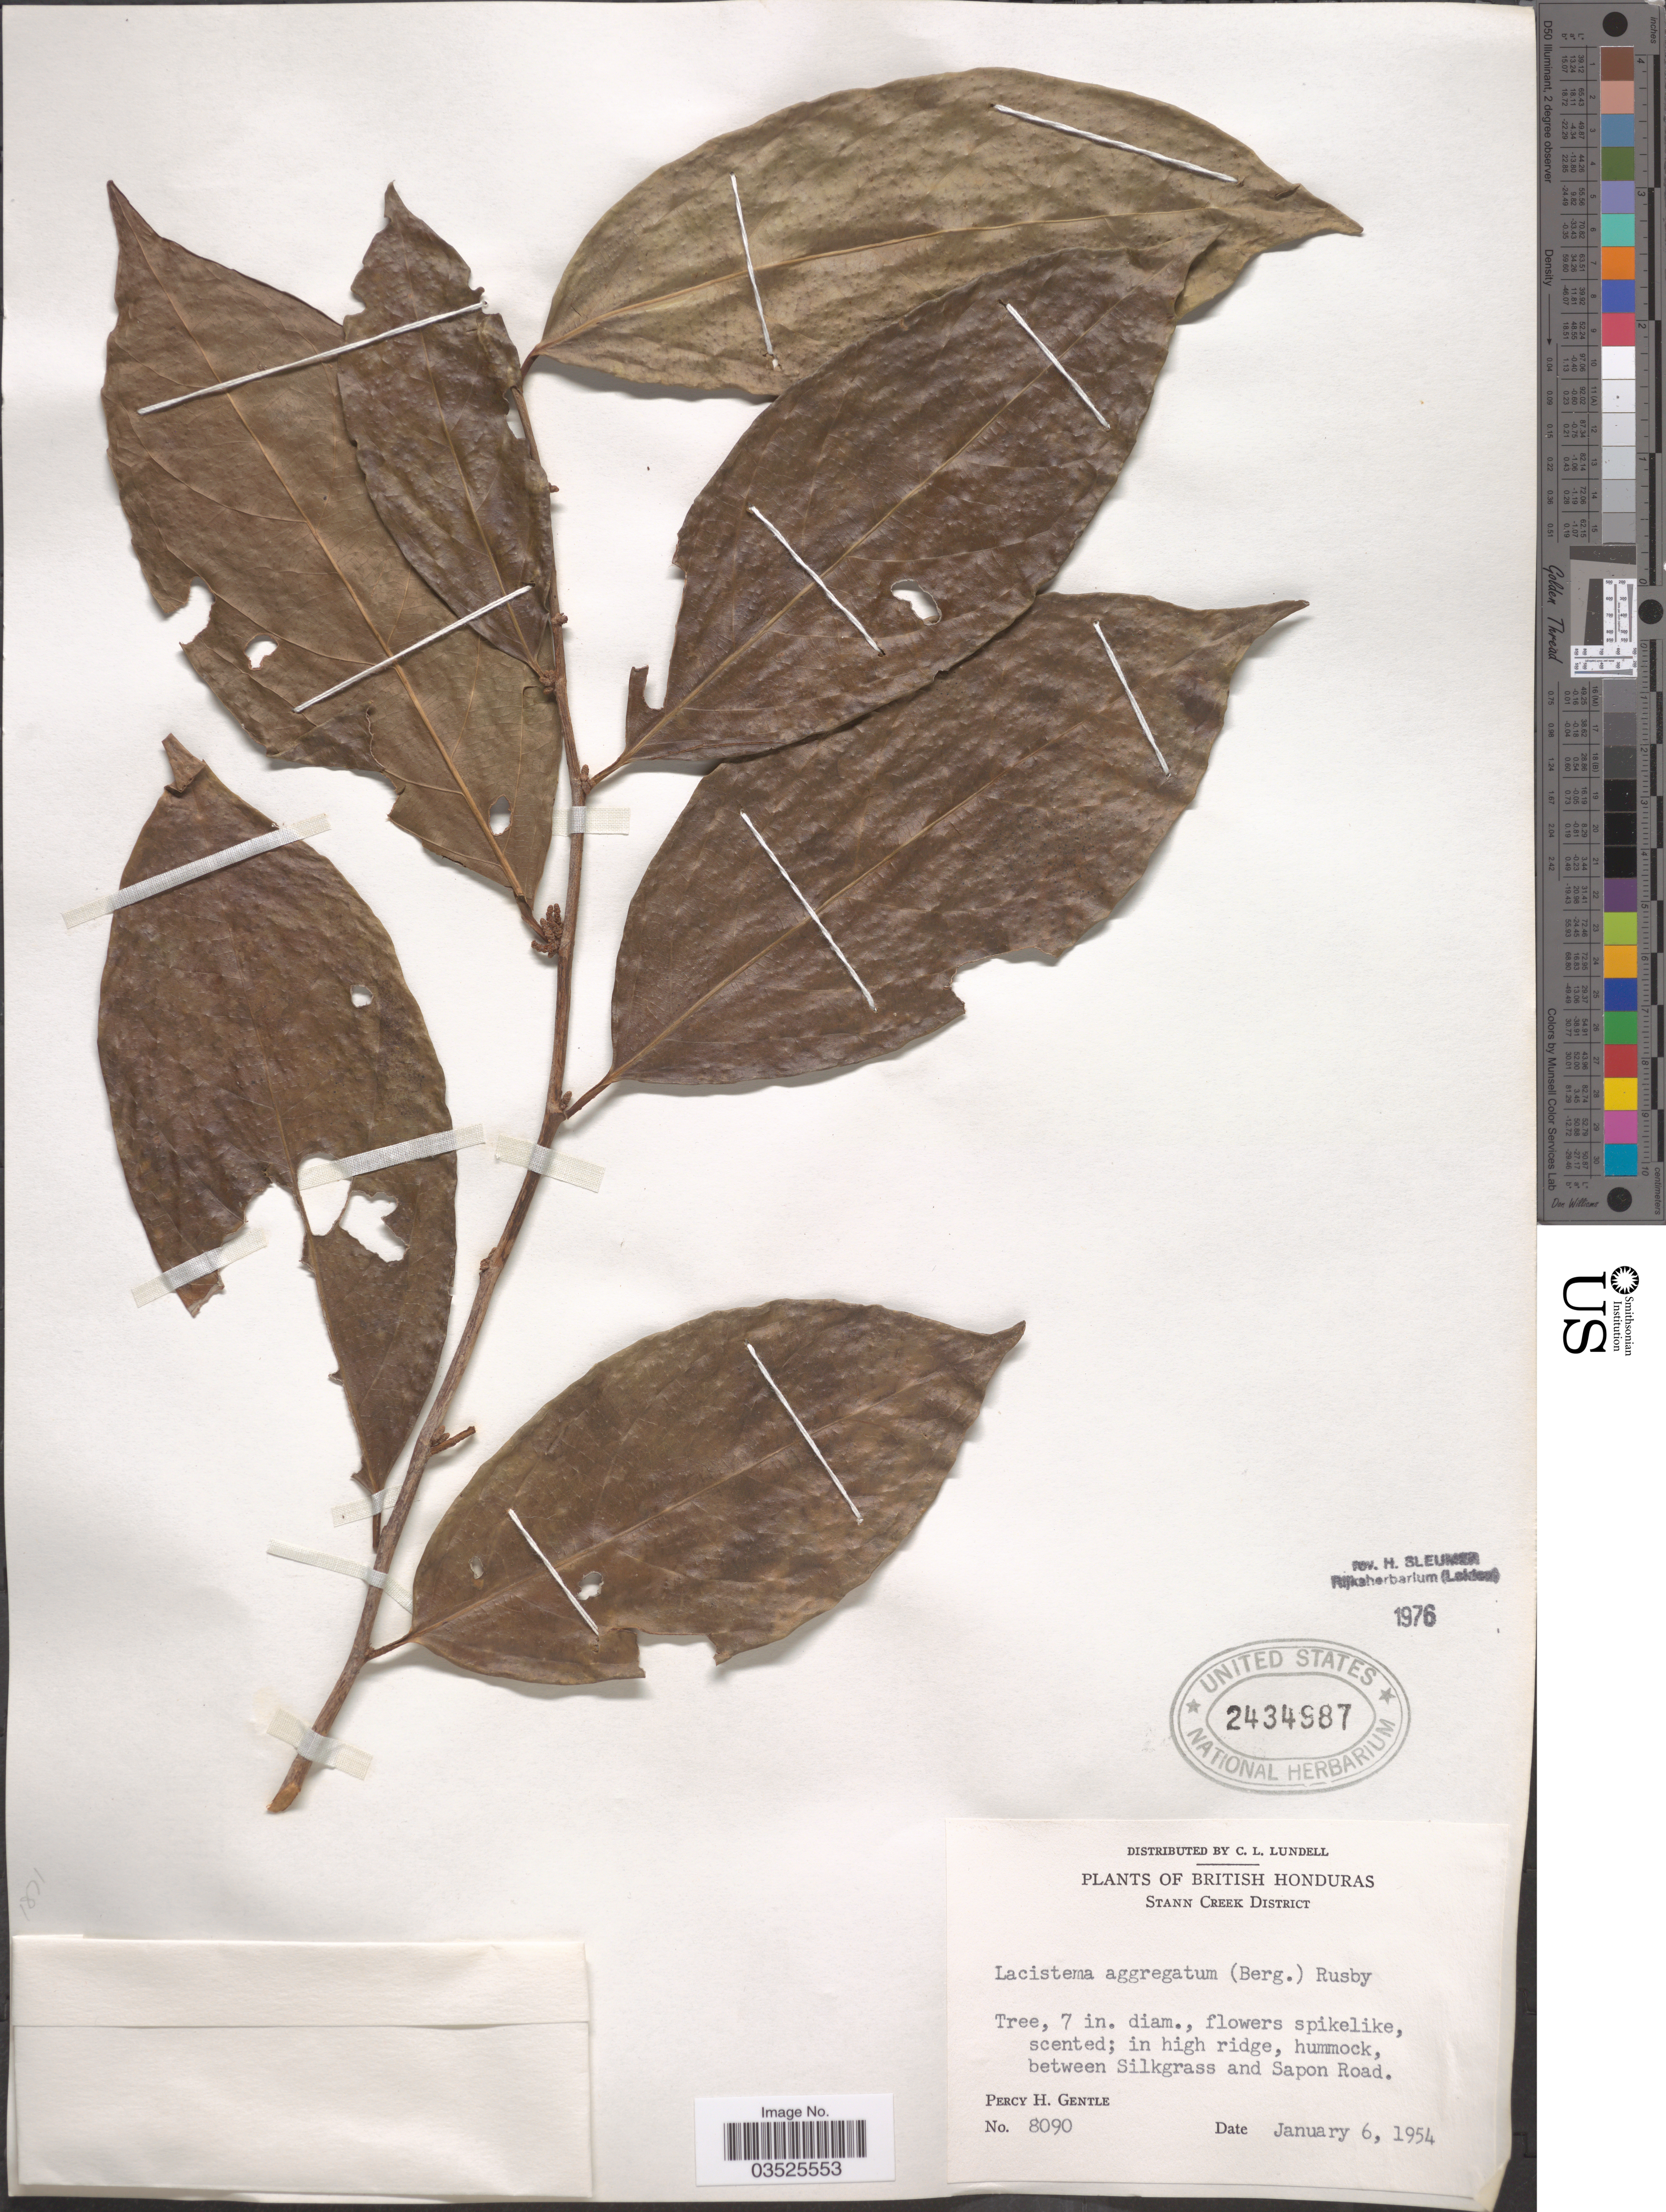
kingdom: Plantae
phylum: Tracheophyta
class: Magnoliopsida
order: Malpighiales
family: Lacistemataceae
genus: Lacistema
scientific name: Lacistema aggregatum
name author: (P.J. Bergius) Rusby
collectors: P. H. Gentle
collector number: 8090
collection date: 1954-01-06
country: Belize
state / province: Stann Creek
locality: British Honduras. Stann Creek District. Between Silkgrass and Sapon Road.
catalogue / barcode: US 2434987